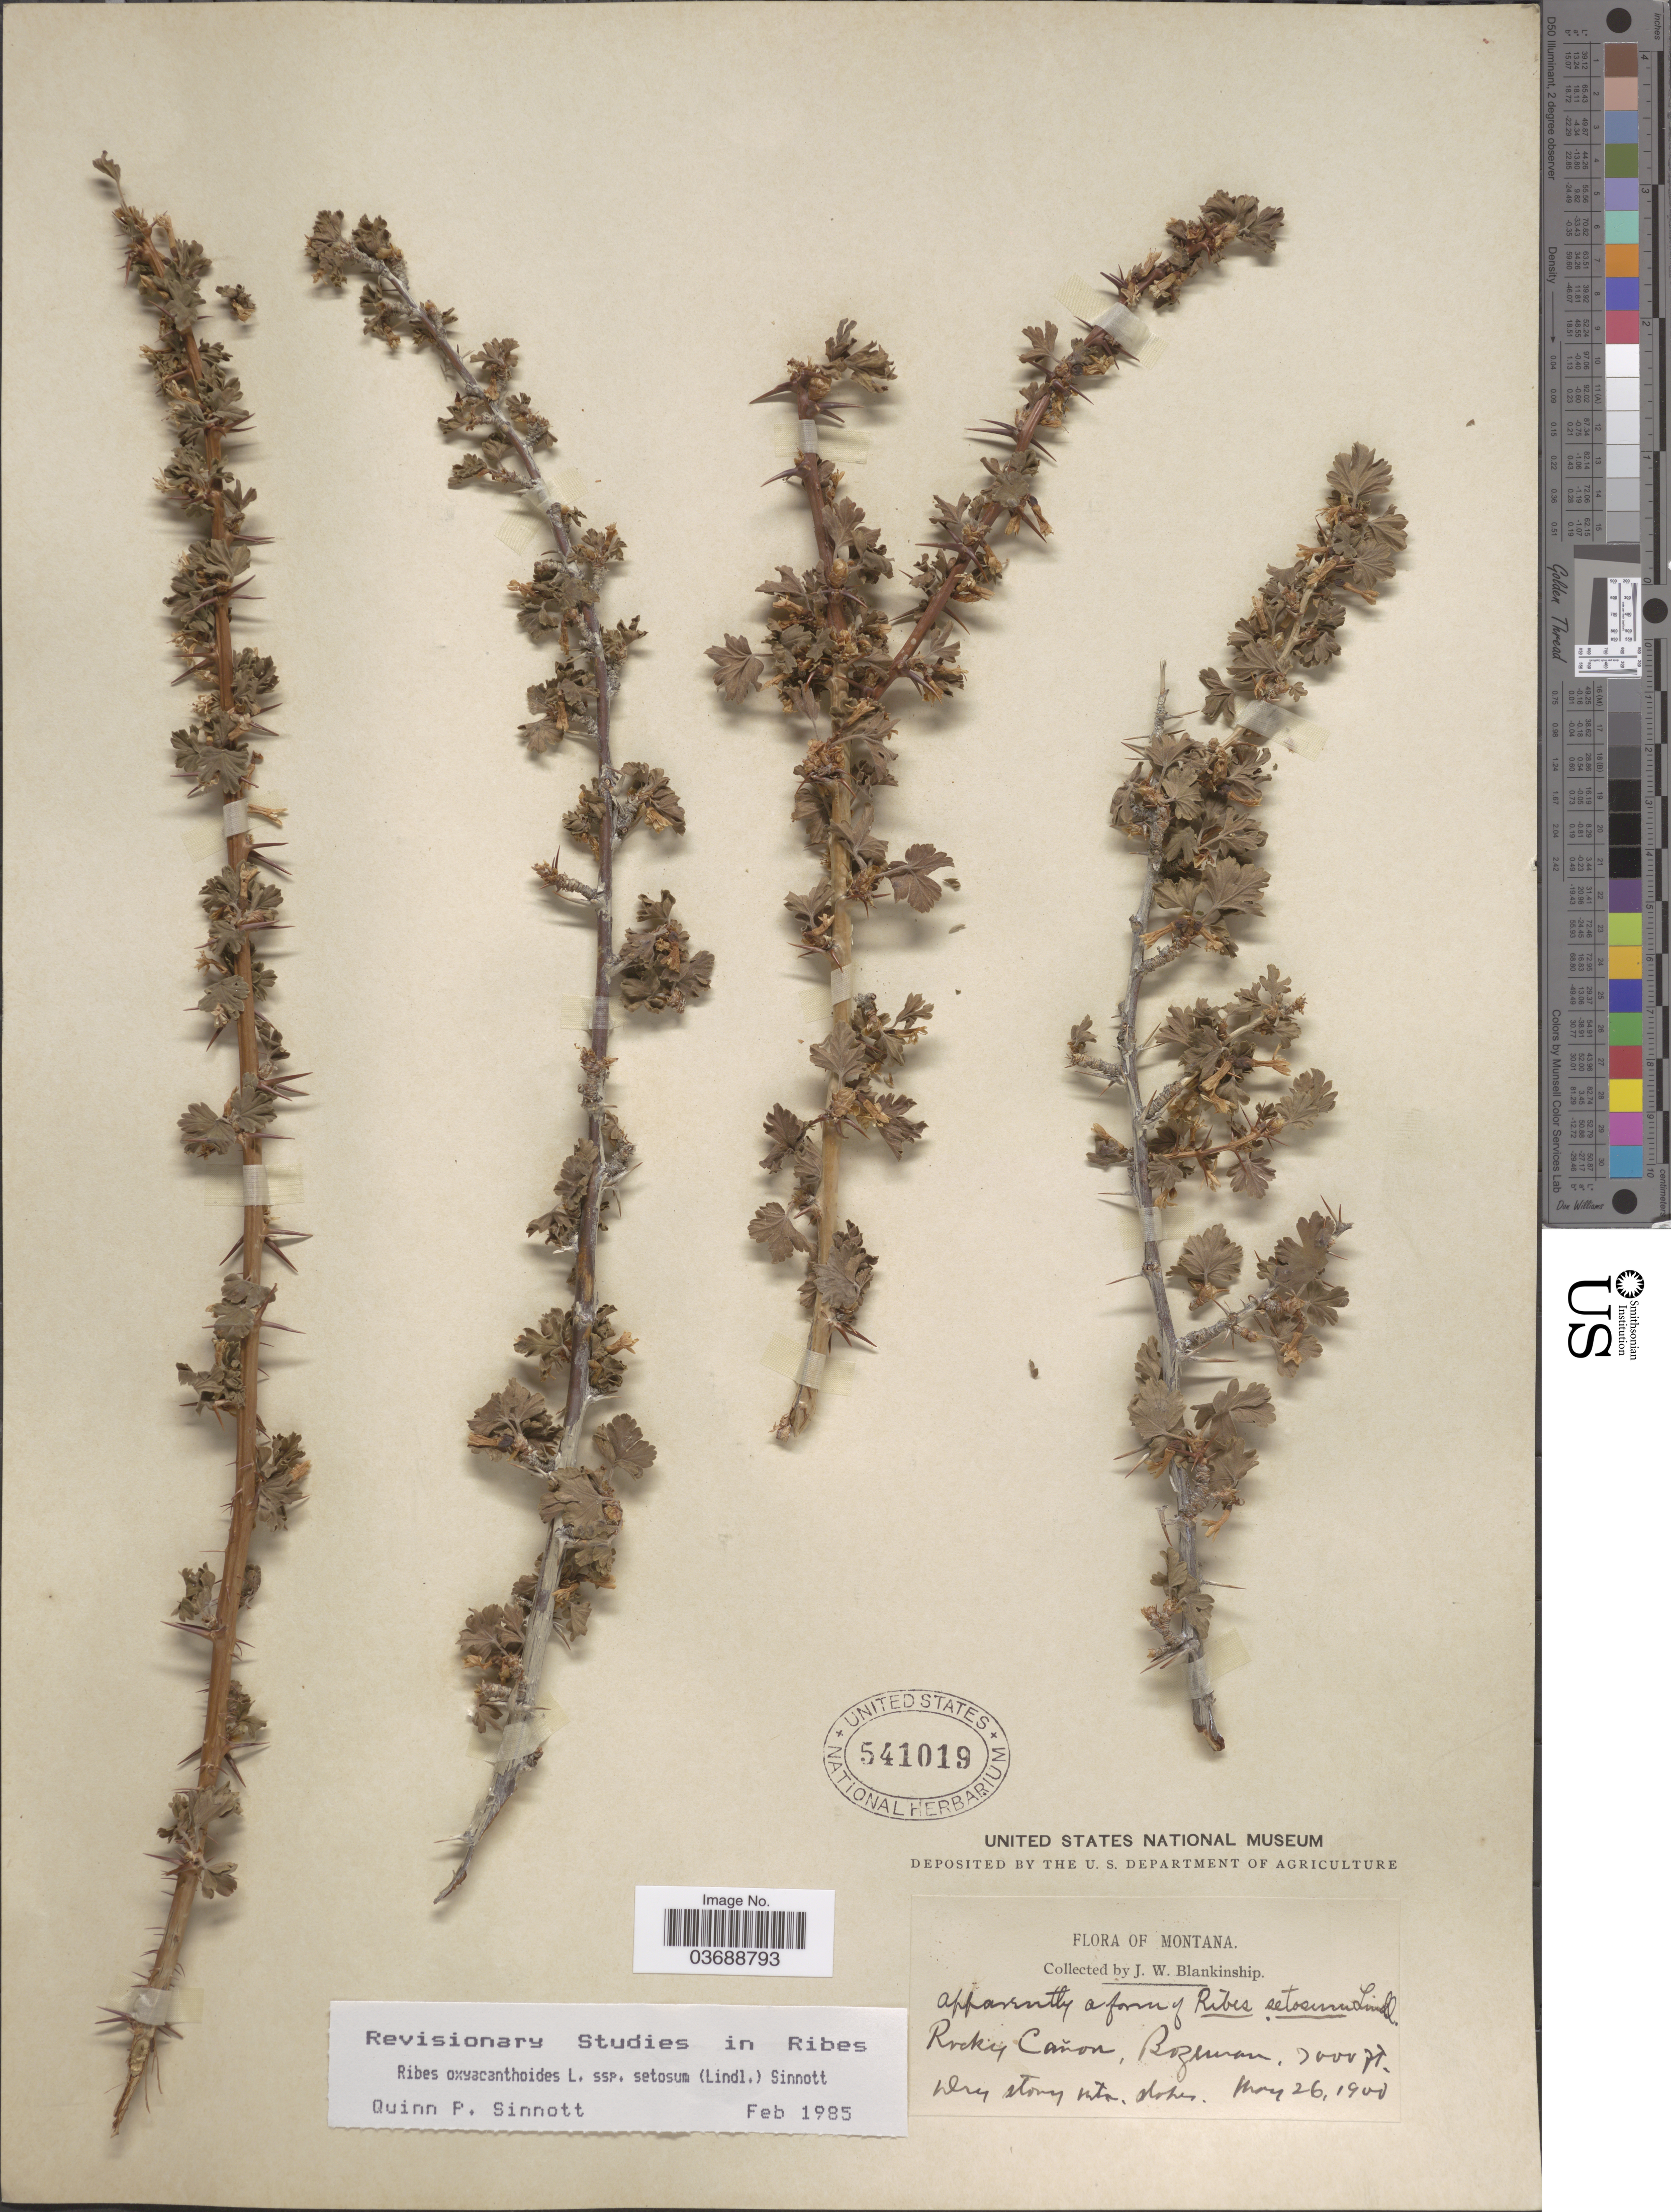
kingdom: Plantae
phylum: Tracheophyta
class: Magnoliopsida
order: Saxifragales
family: Grossulariaceae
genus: Ribes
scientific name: Ribes oxyacanthoides subsp. setosum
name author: (Lindl.) Q.P. Sinnott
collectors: J. W. Blankinship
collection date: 1900-05-26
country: United States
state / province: Montana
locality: Rocky Cañon, Bozeman.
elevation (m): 2134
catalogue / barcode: US 541019